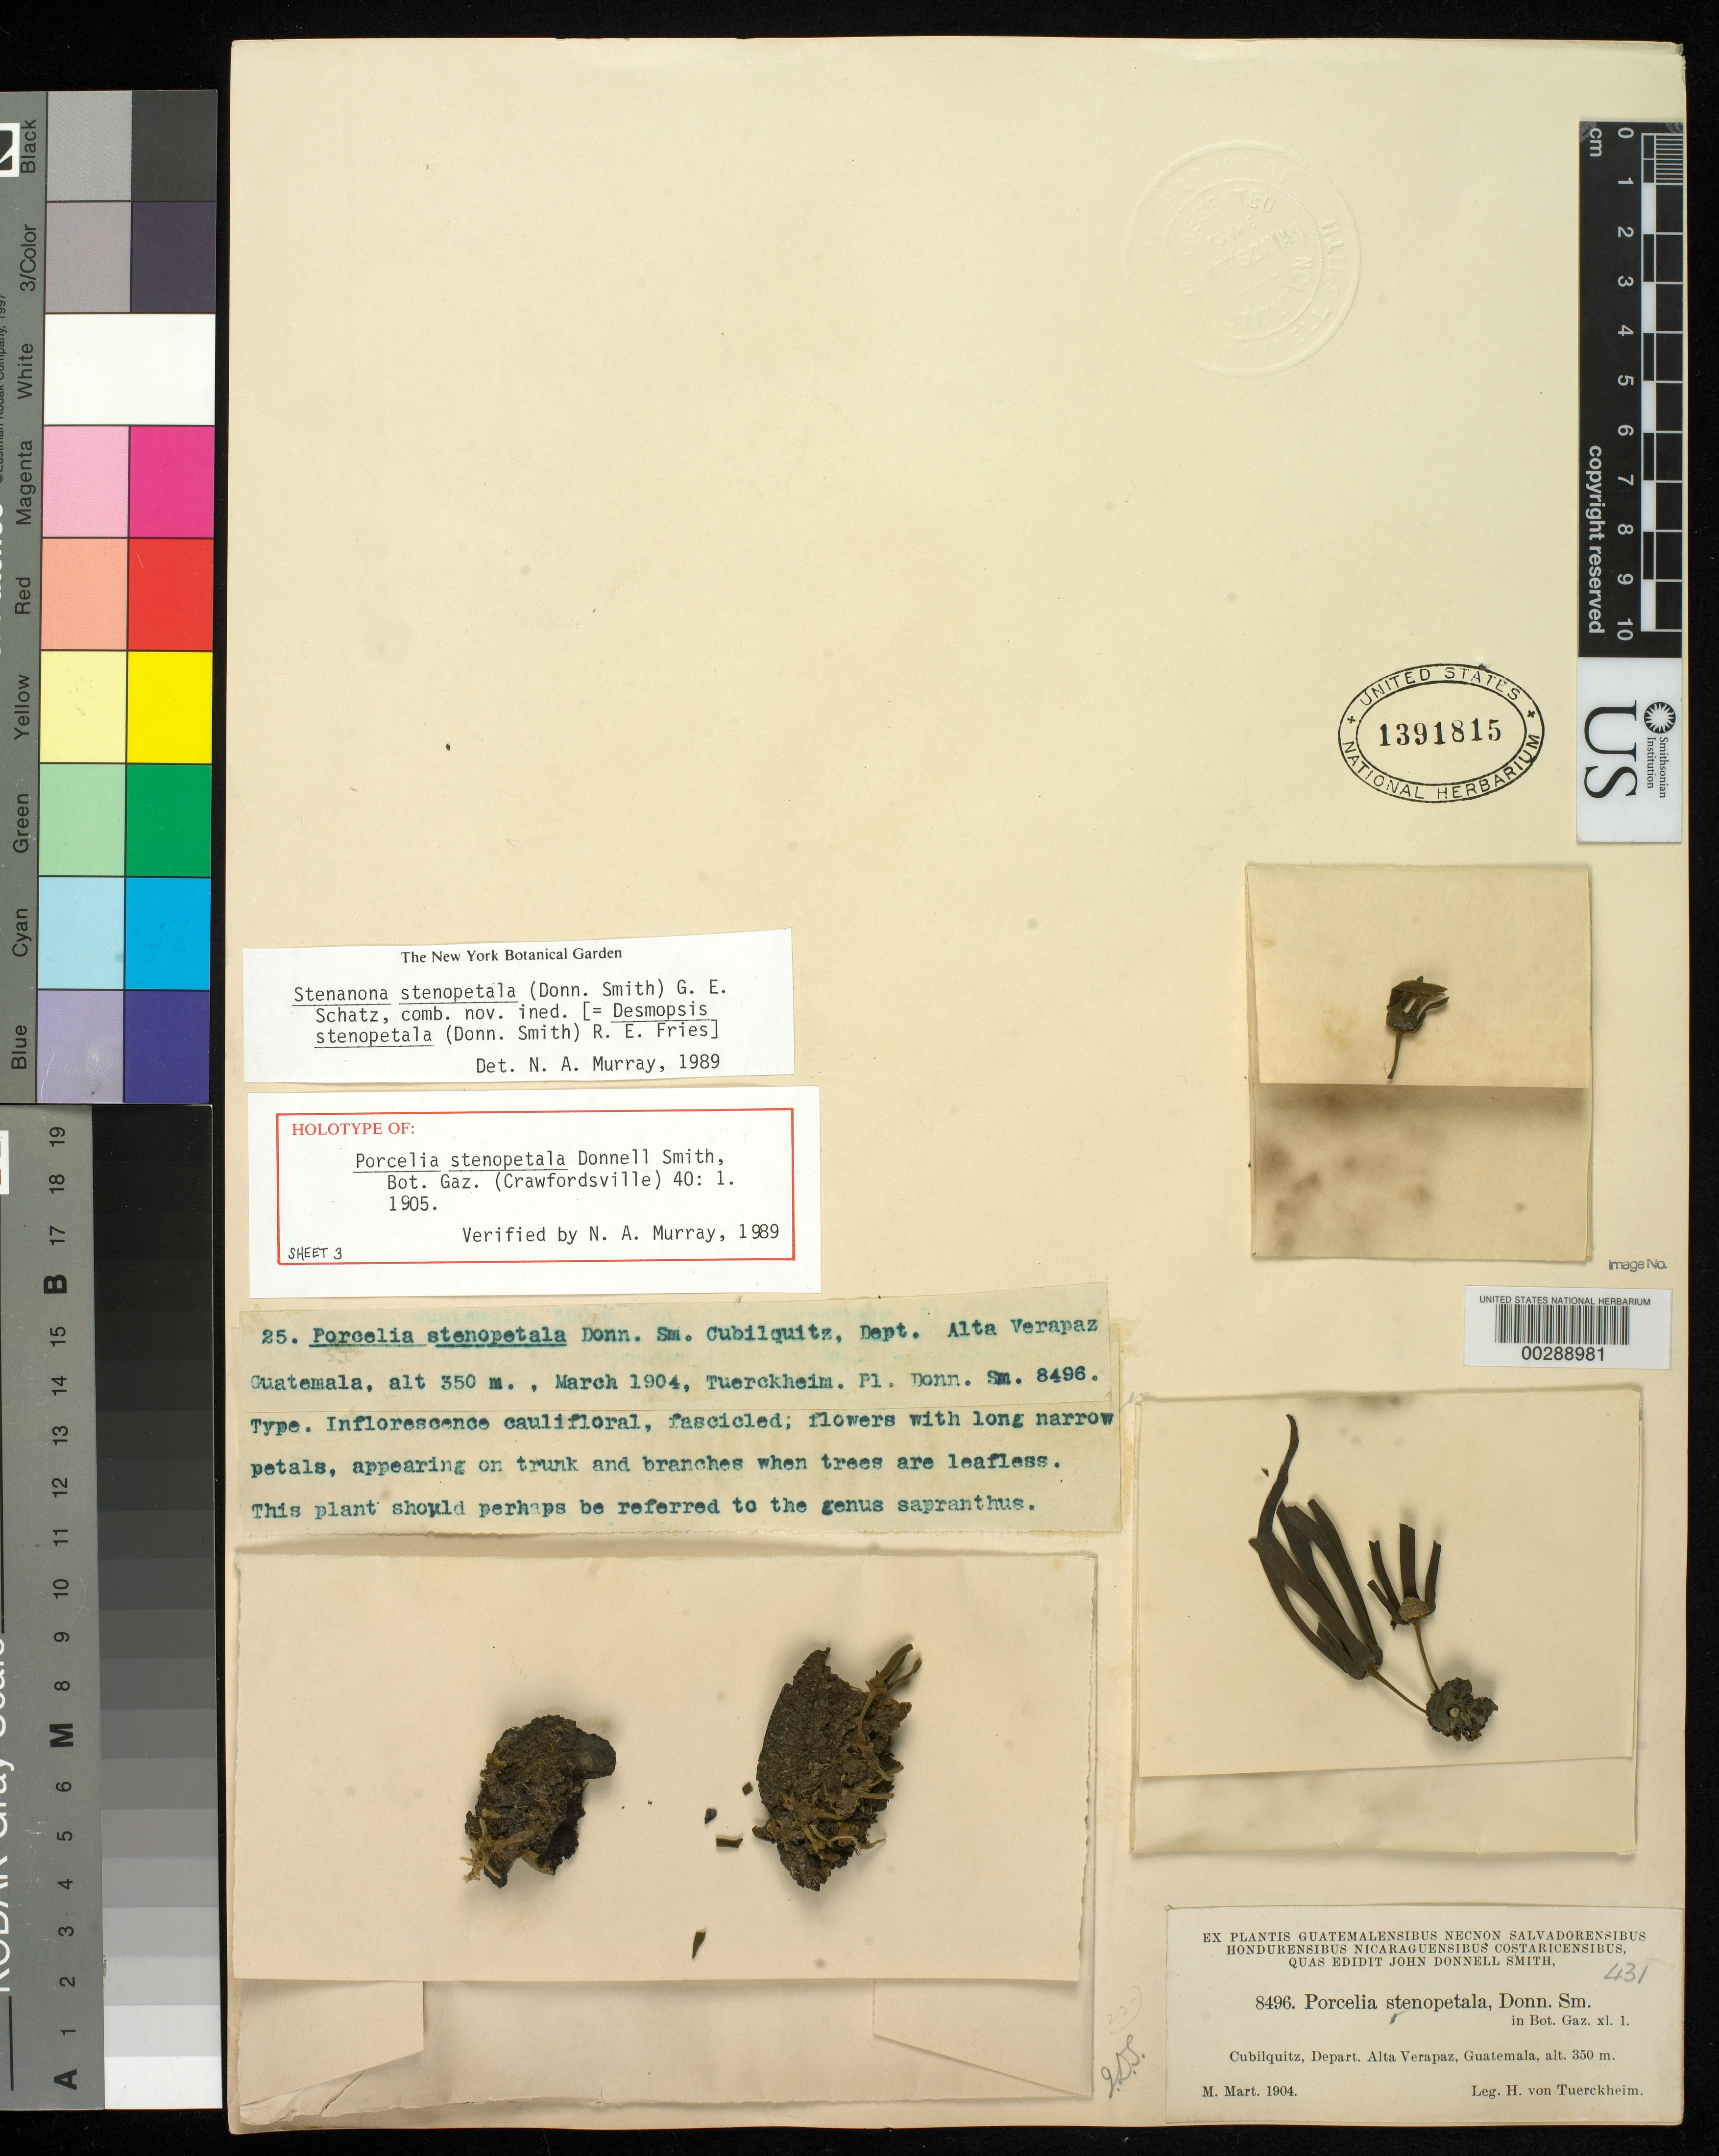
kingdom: Plantae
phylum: Tracheophyta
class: Magnoliopsida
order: Magnoliales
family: Annonaceae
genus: Porcelia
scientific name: Porcelia stenopetala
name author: Donn. Sm.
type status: Holotype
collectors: H. von Türckheim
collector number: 8496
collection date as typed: Mar 1904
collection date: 1904-03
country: Guatemala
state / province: Alta Verapaz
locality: Cubilquitz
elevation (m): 350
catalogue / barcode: US 1391815